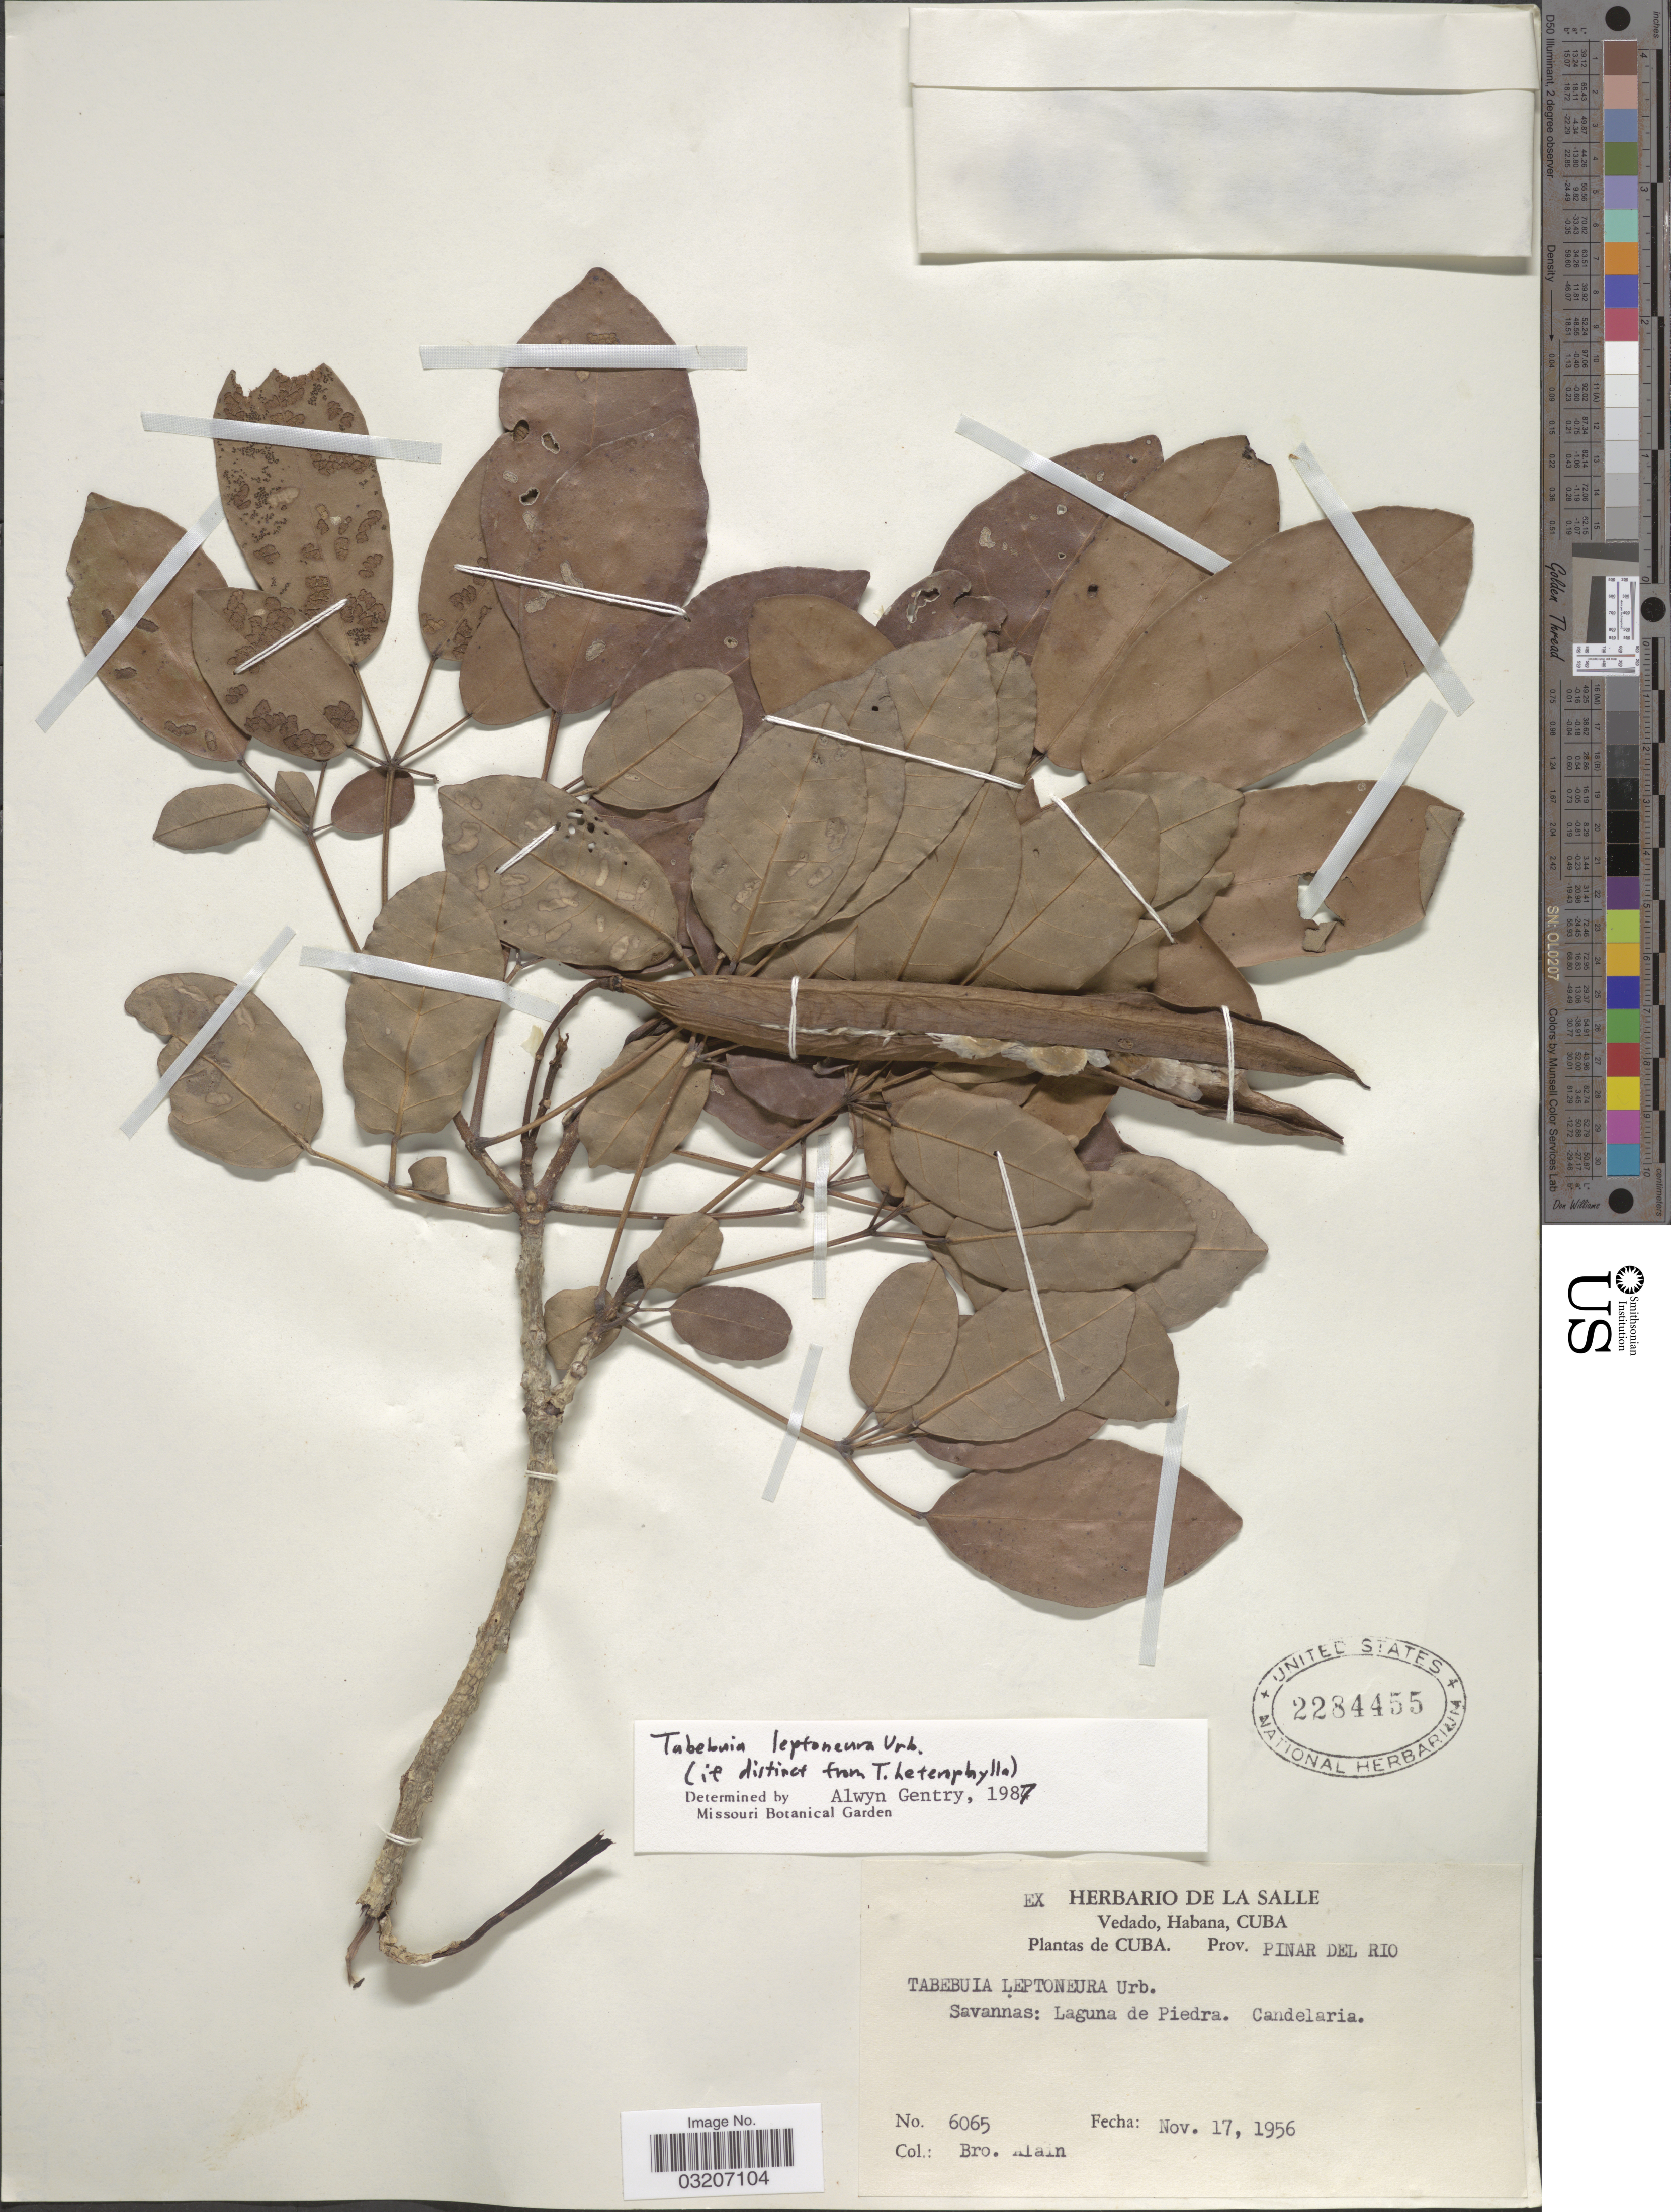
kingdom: Plantae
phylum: Tracheophyta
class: Magnoliopsida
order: Lamiales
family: Bignoniaceae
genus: Tabebuia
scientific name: Tabebuia leptoneura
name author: Urb.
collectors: A. H. Liogier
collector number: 6065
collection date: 1956-11-17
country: Cuba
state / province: Pinar del Río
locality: Savannas: Laguna de Piedra. Candelaria.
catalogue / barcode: US 2284455